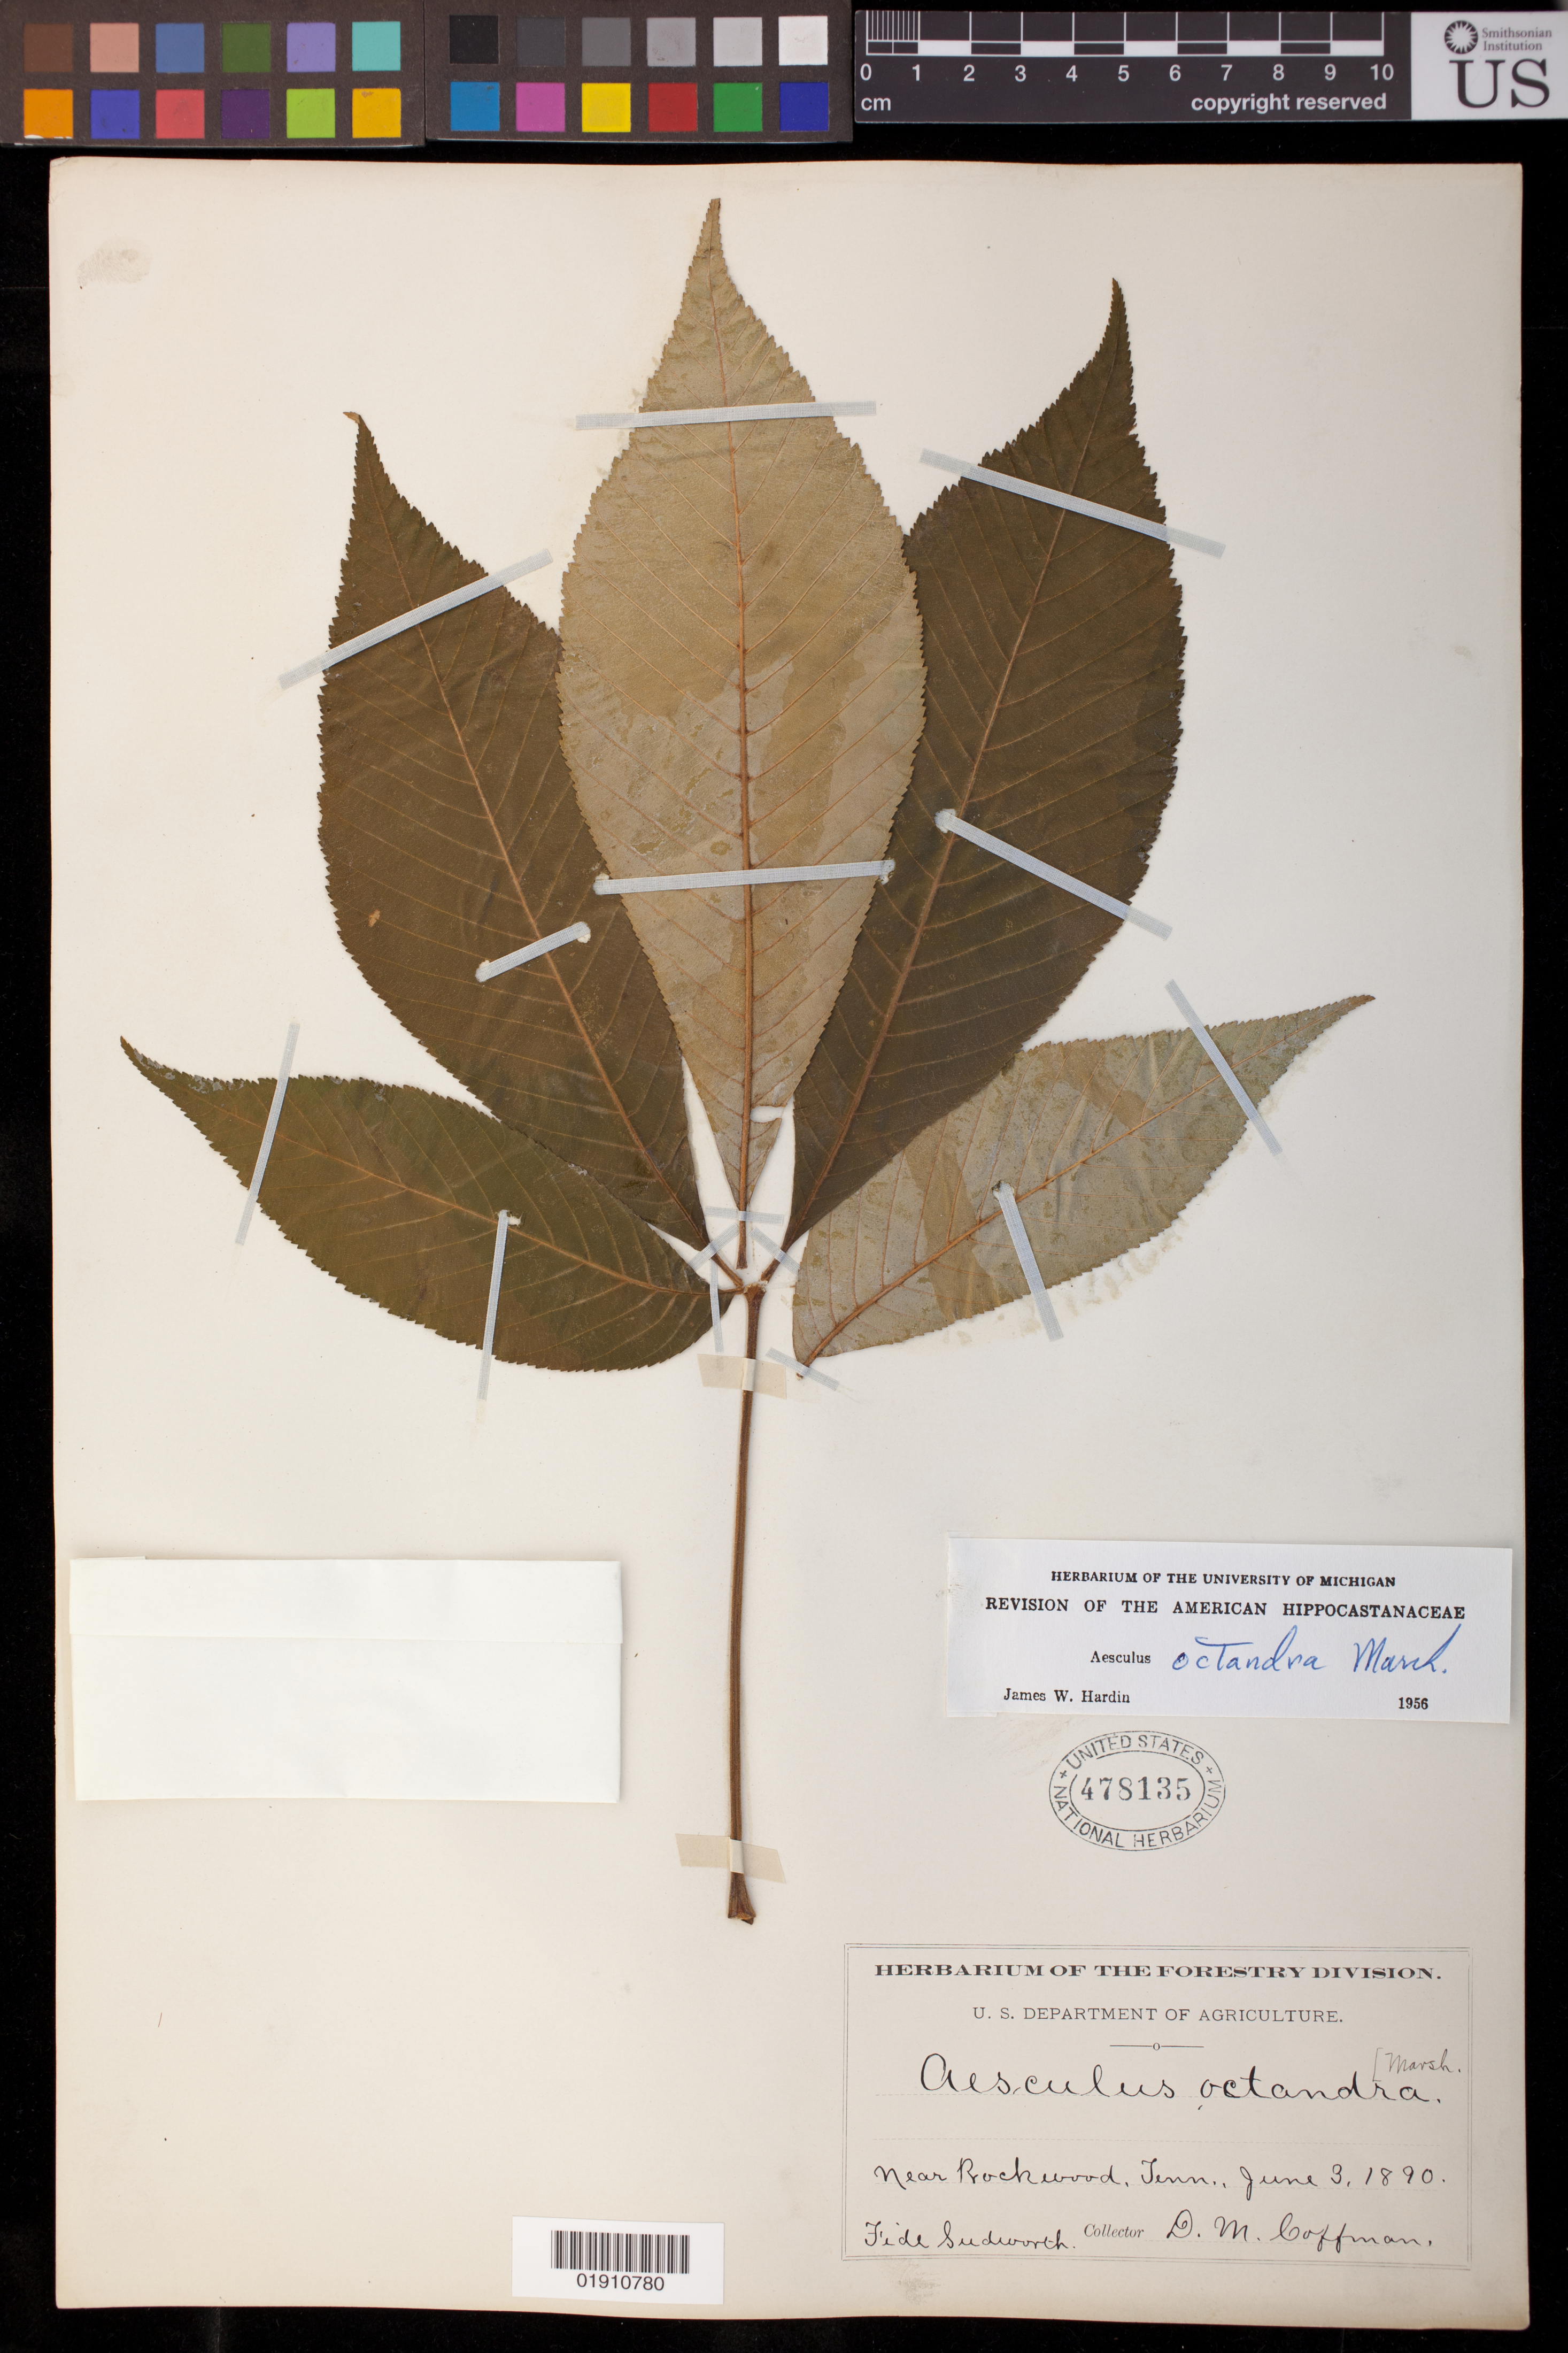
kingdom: Plantae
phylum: Tracheophyta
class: Magnoliopsida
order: Sapindales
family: Sapindaceae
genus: Aesculus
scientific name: Aesculus octandra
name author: Marshall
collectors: D. M. Coffman & fide Sudworth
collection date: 1890-06-03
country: United States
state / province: Tennessee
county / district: Roane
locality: Near Rockwood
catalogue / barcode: US 478135